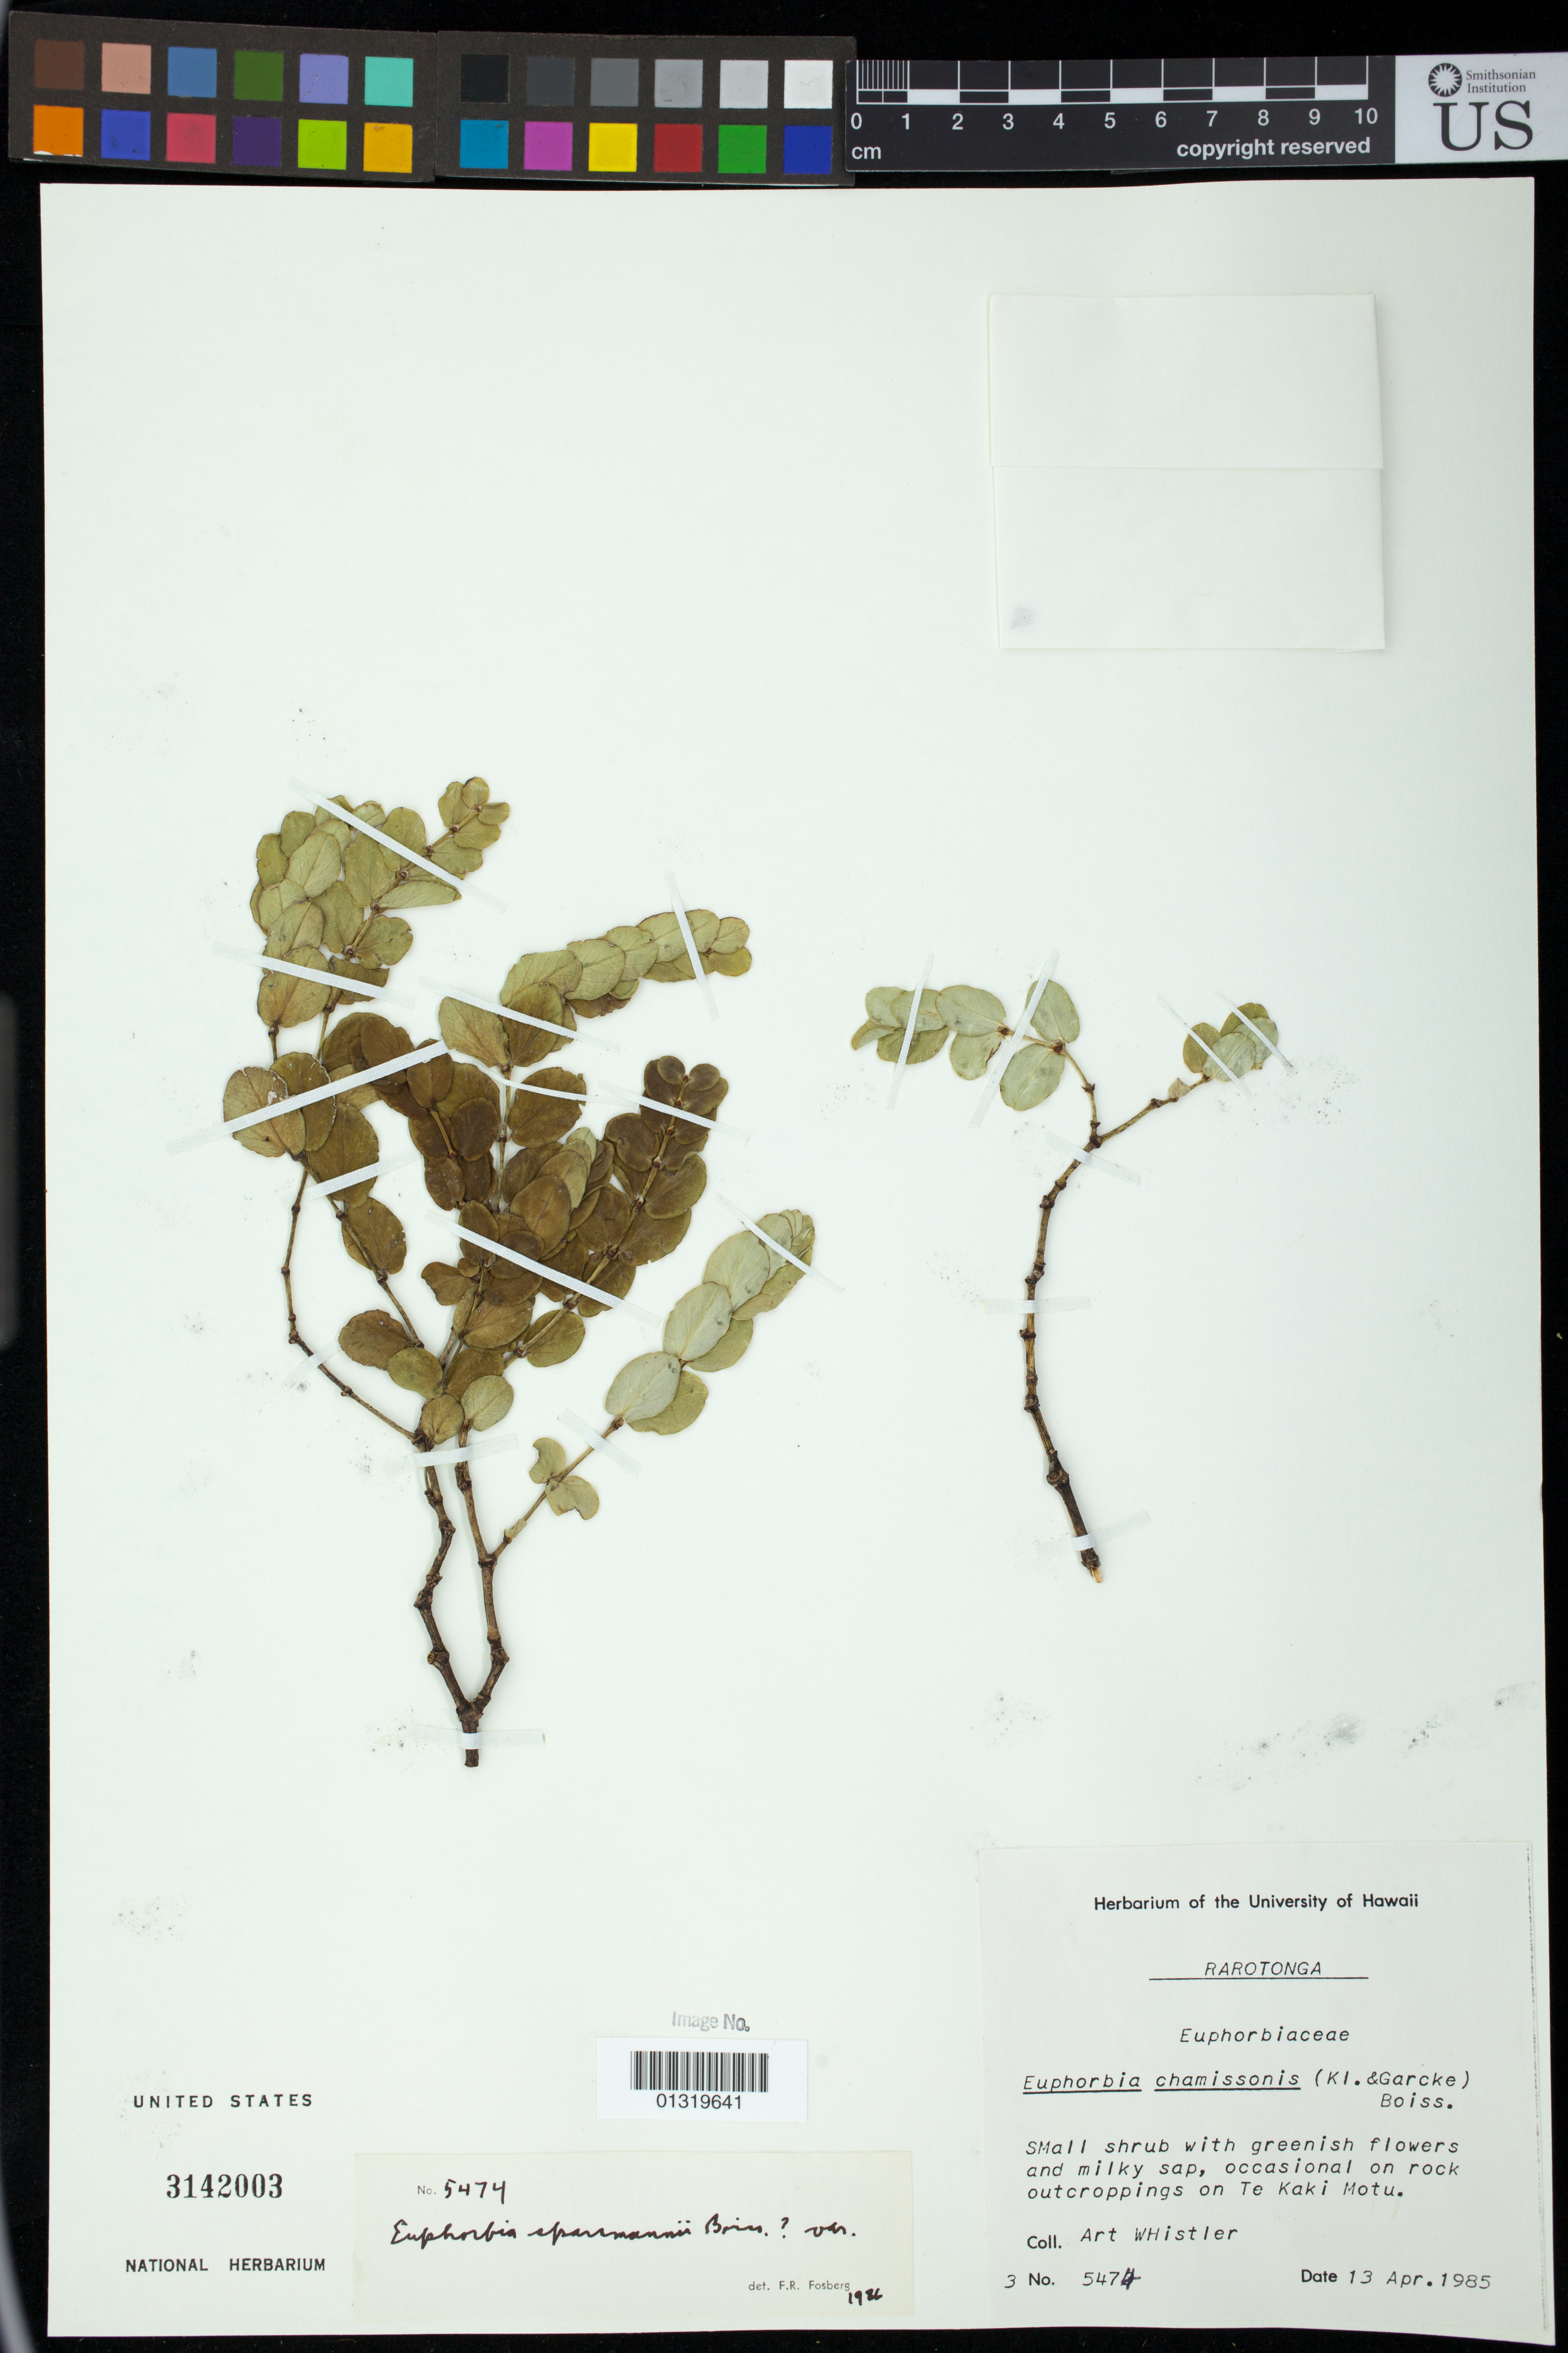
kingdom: Plantae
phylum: Tracheophyta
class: Magnoliopsida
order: Malpighiales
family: Euphorbiaceae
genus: Euphorbia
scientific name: Euphorbia sparrmannii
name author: Boiss.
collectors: A. Whistler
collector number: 5474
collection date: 1985-04-13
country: Cook Islands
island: Rarotonga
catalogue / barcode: US 3142003